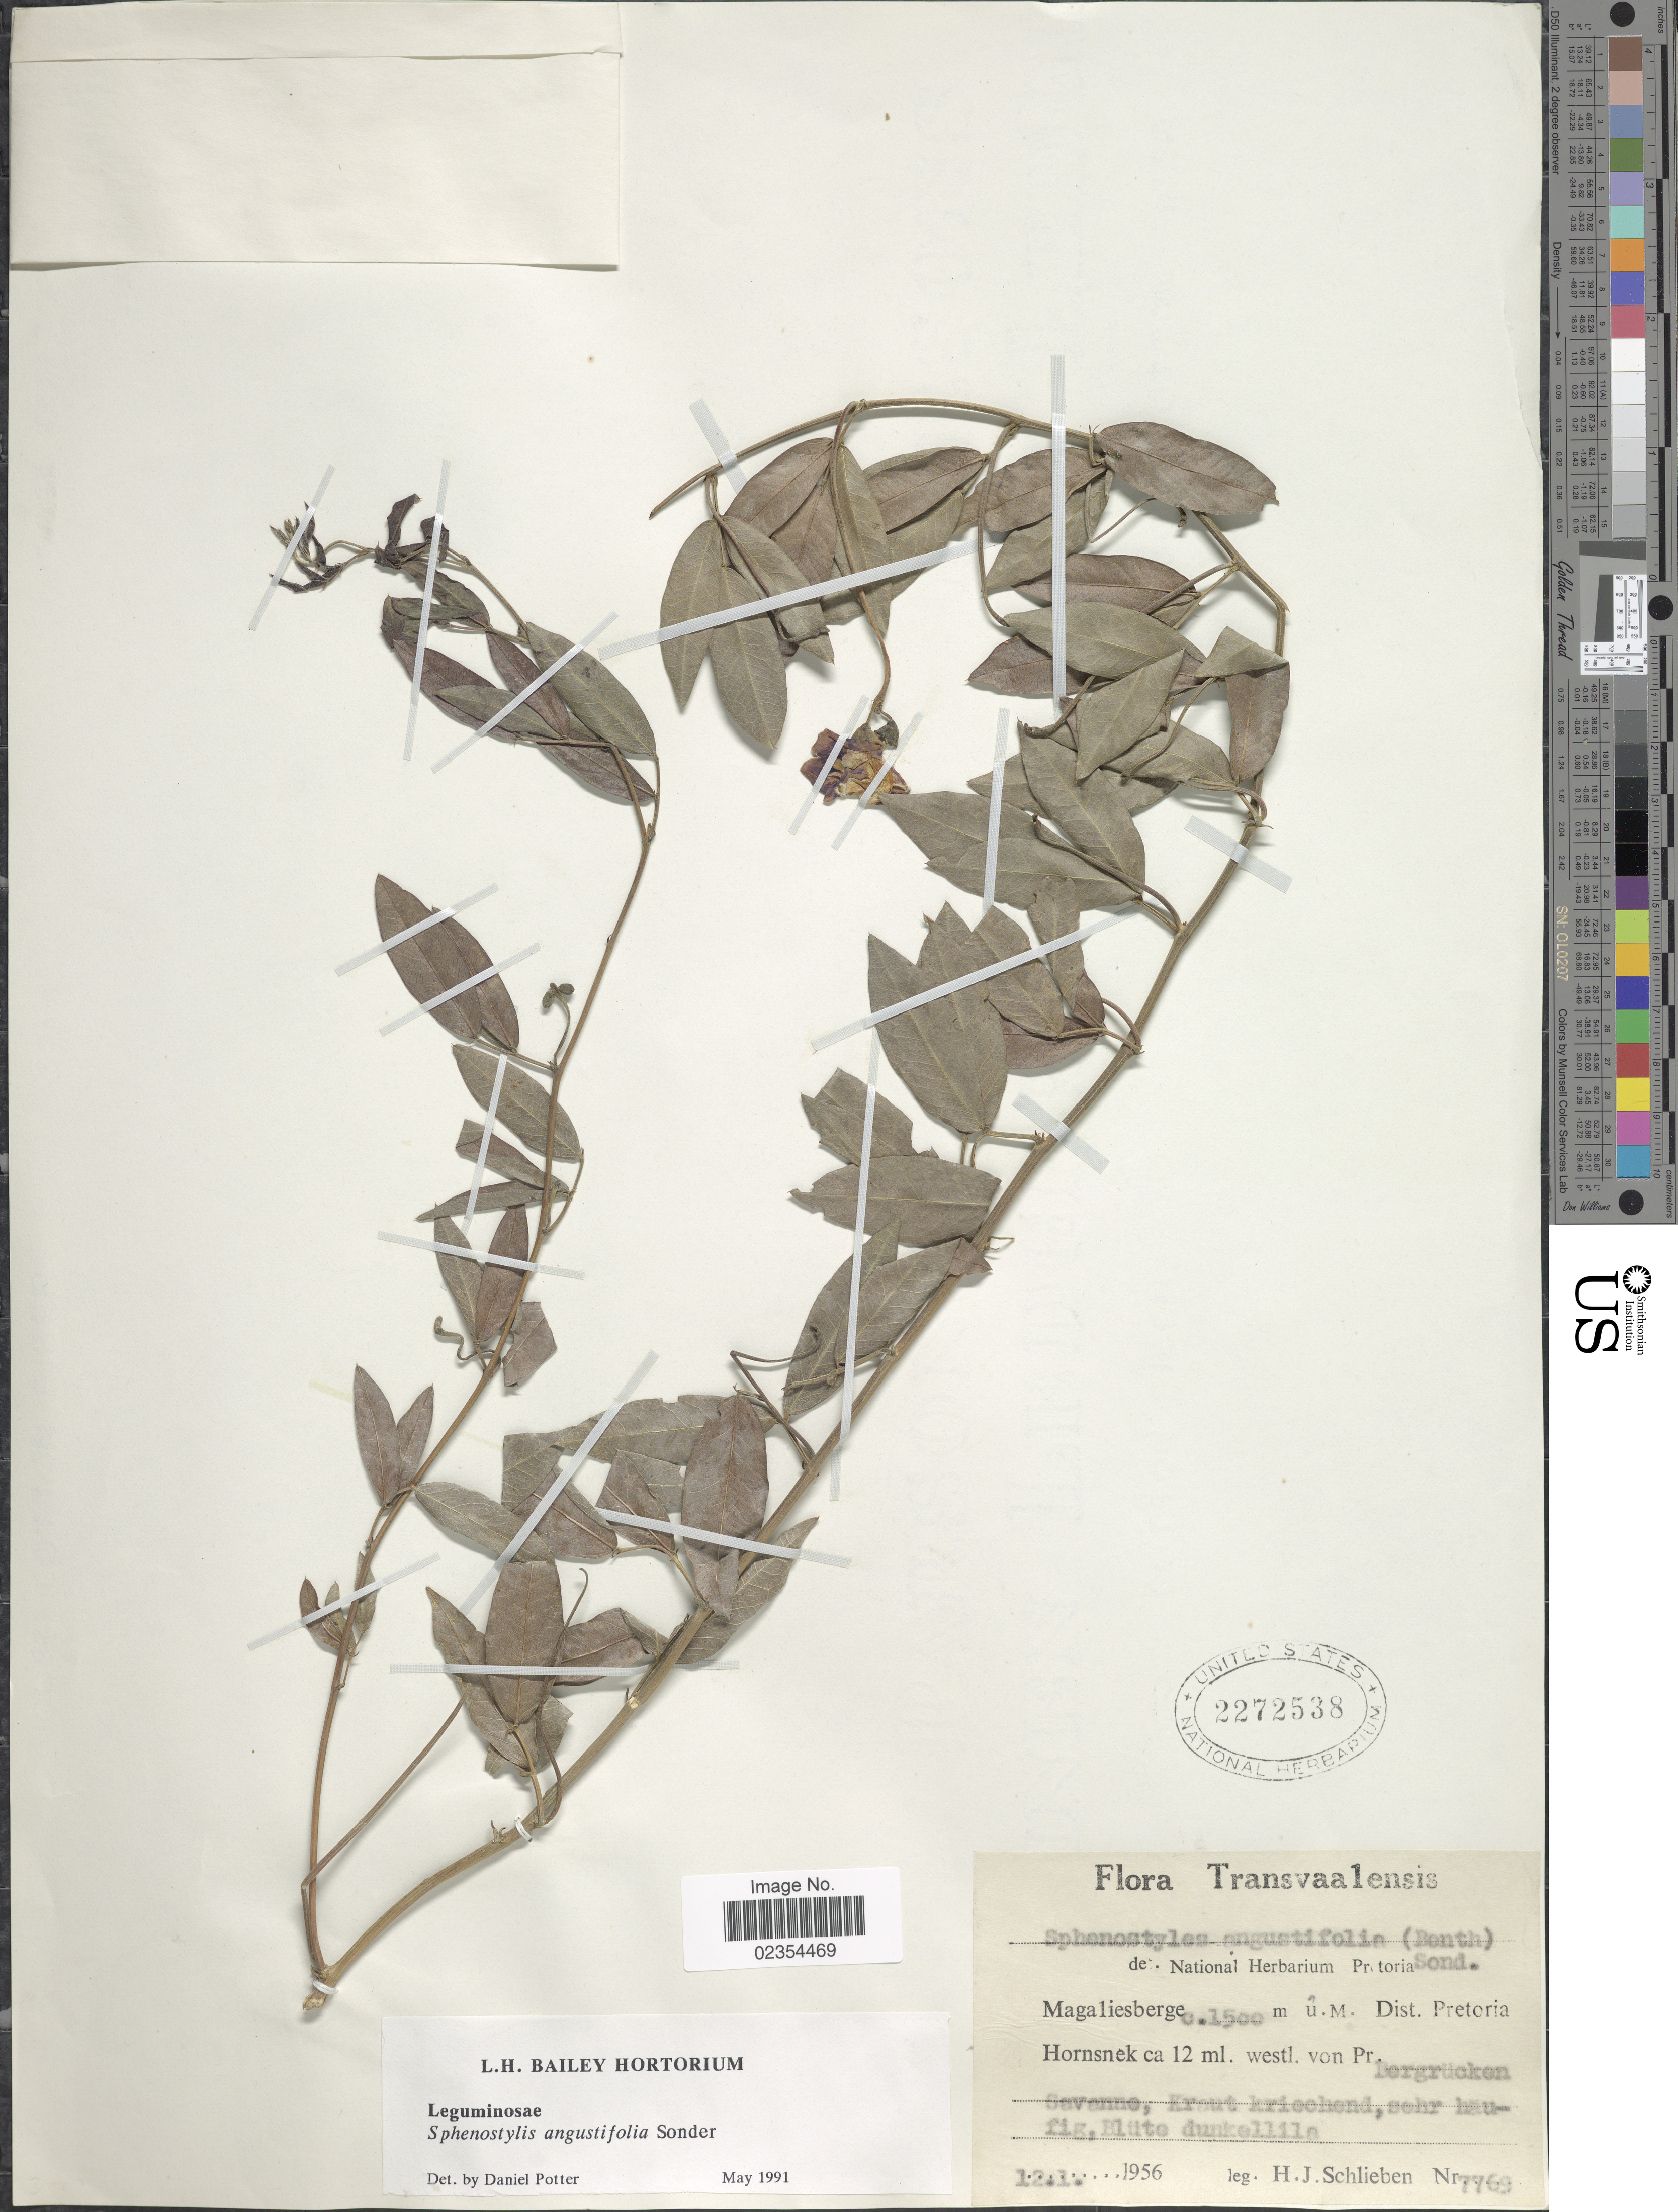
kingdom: Plantae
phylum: Tracheophyta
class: Magnoliopsida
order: Fabales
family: Fabaceae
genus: Sphenostylis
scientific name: Sphenostylis angustifolia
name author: Sond.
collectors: H. J. Schlieben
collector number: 7769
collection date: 1956-01-12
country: South Africa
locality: Transvaalensis, Magaliesberge, Dist. Pretoria Hornsnek ca 12 ml. westl. von Pr. Bergrucken Savanne, Kraut kriechend, schr haufig, Blute dunkellila.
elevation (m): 1500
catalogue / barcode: US 2272538